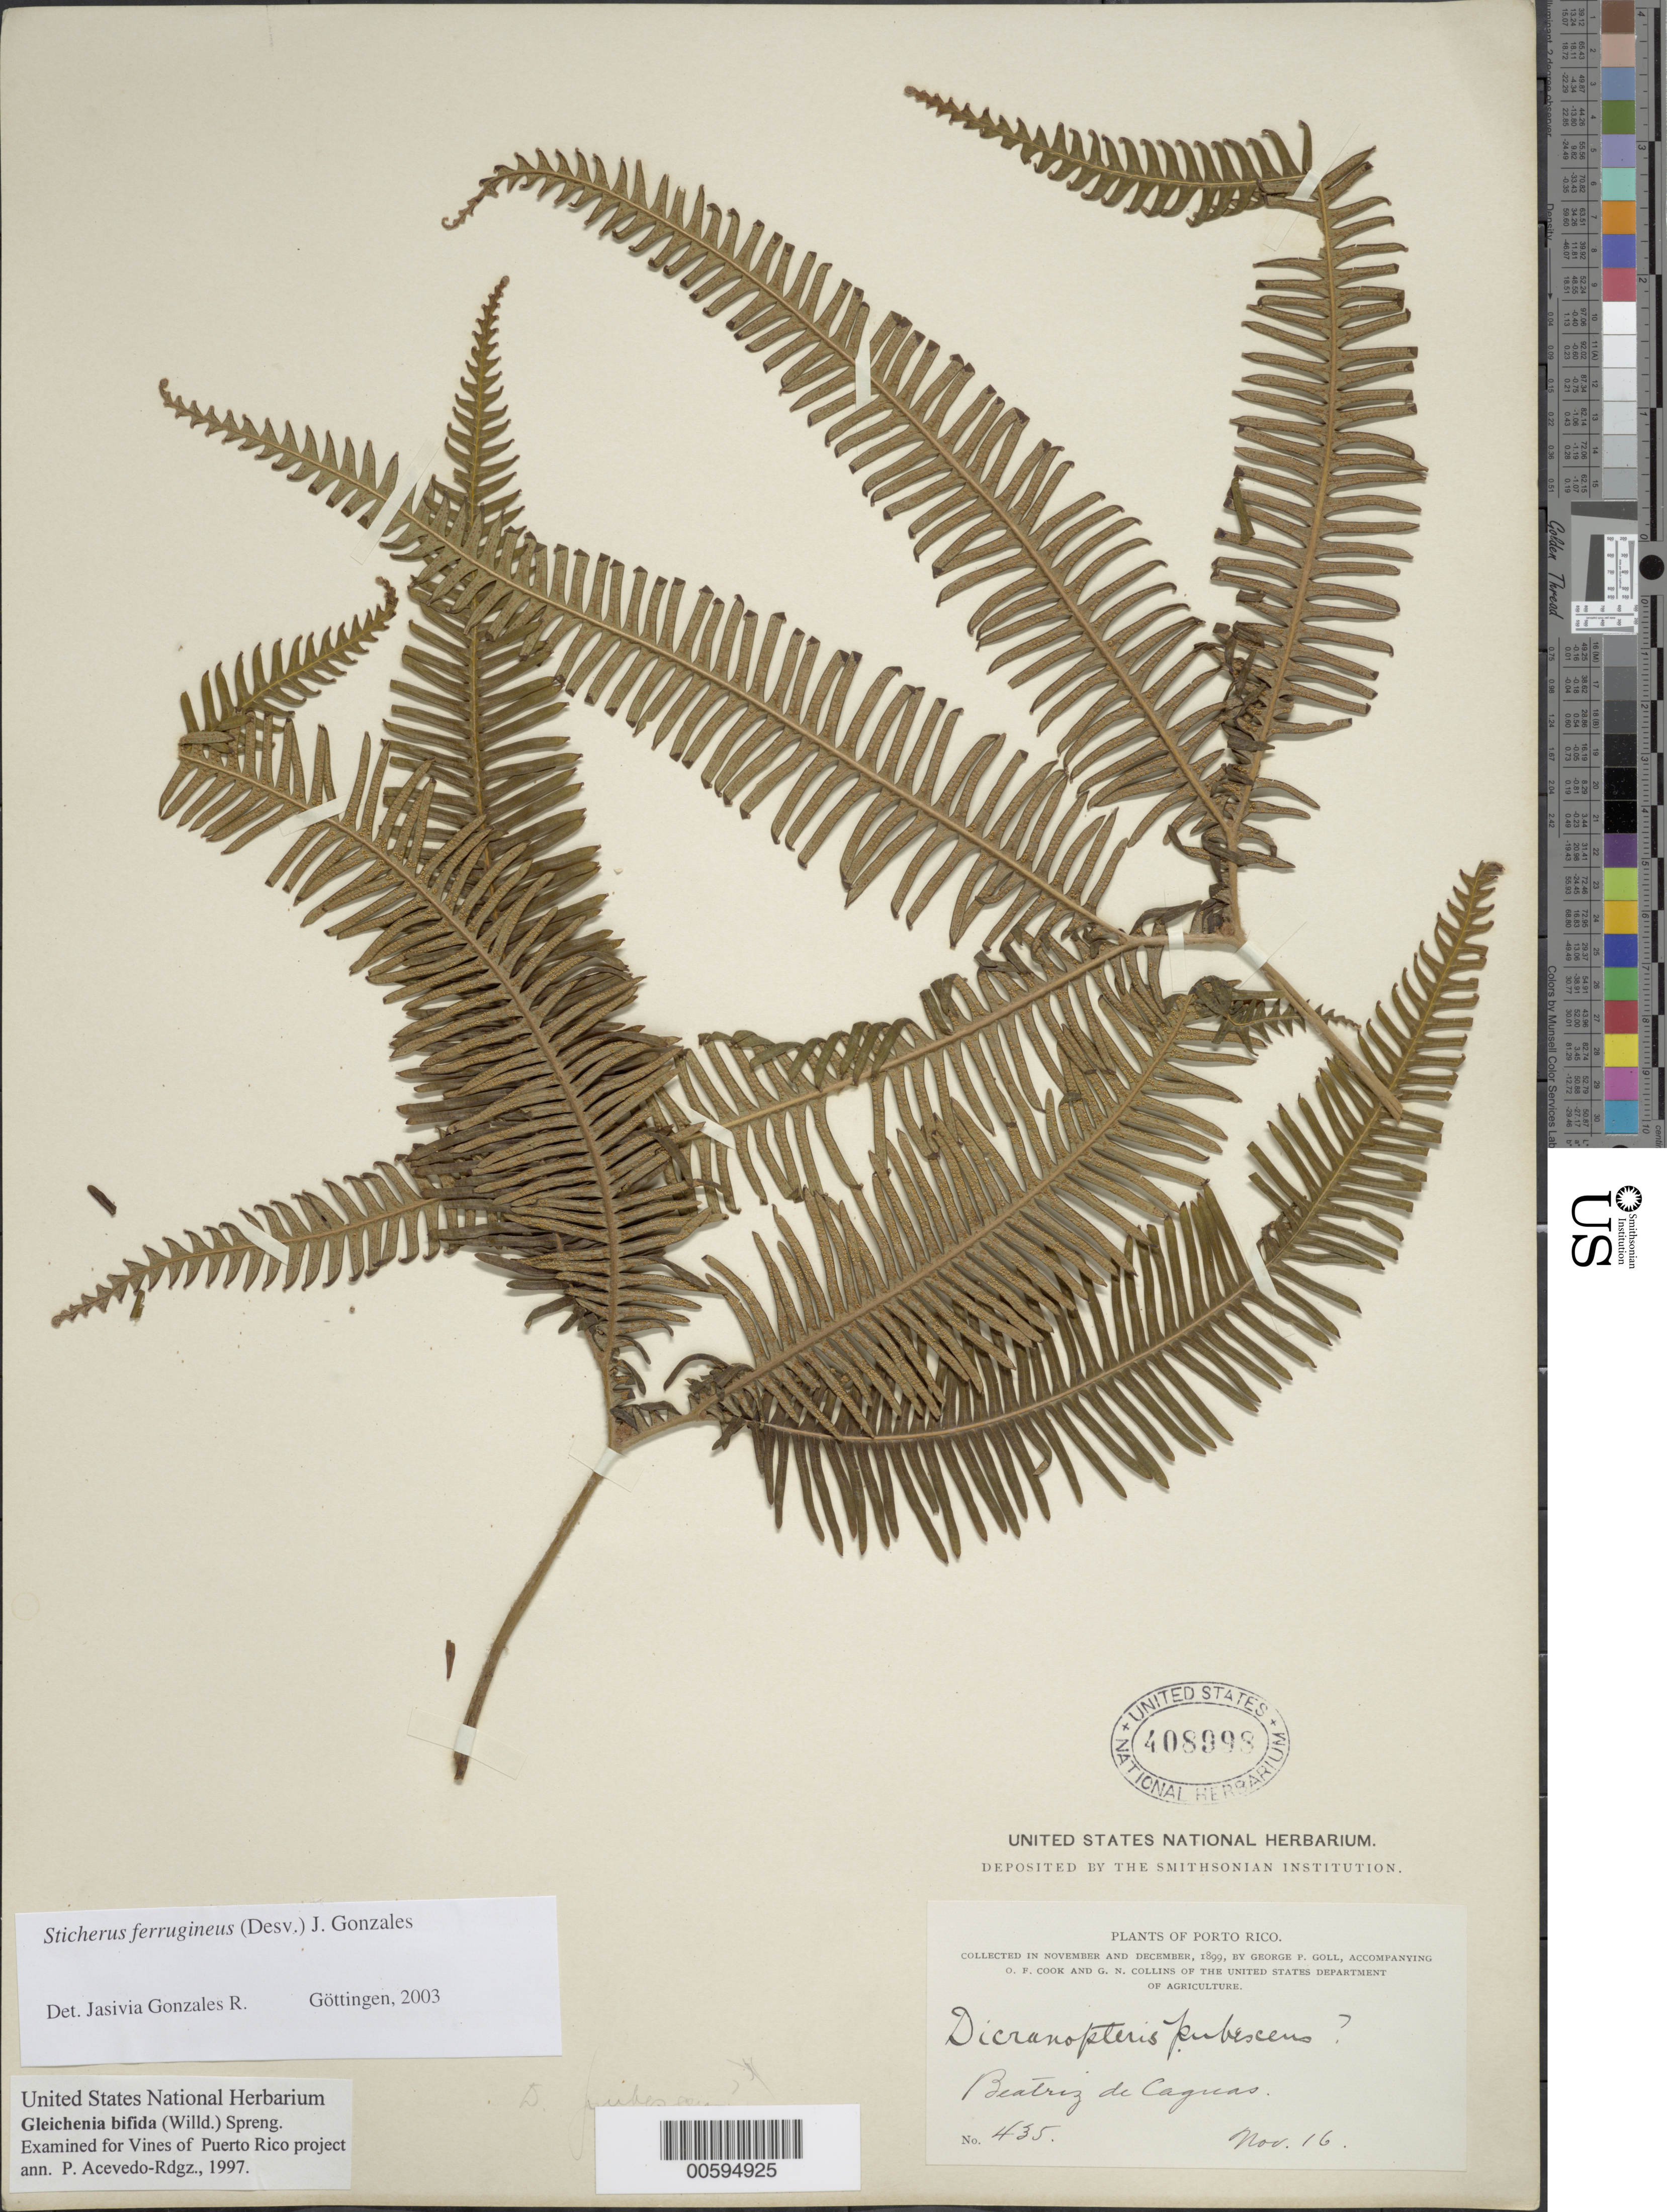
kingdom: Plantae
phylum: Tracheophyta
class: Polypodiopsida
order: Gleicheniales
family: Gleicheniaceae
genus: Sticherus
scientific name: Sticherus ferrugineus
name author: (Desv.) J. Gonzales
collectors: G. Goll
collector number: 435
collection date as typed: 16 Nov 1899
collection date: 1899-11-16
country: Puerto Rico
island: Greater Antilles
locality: Beatriz de Caguas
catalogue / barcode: US 408998